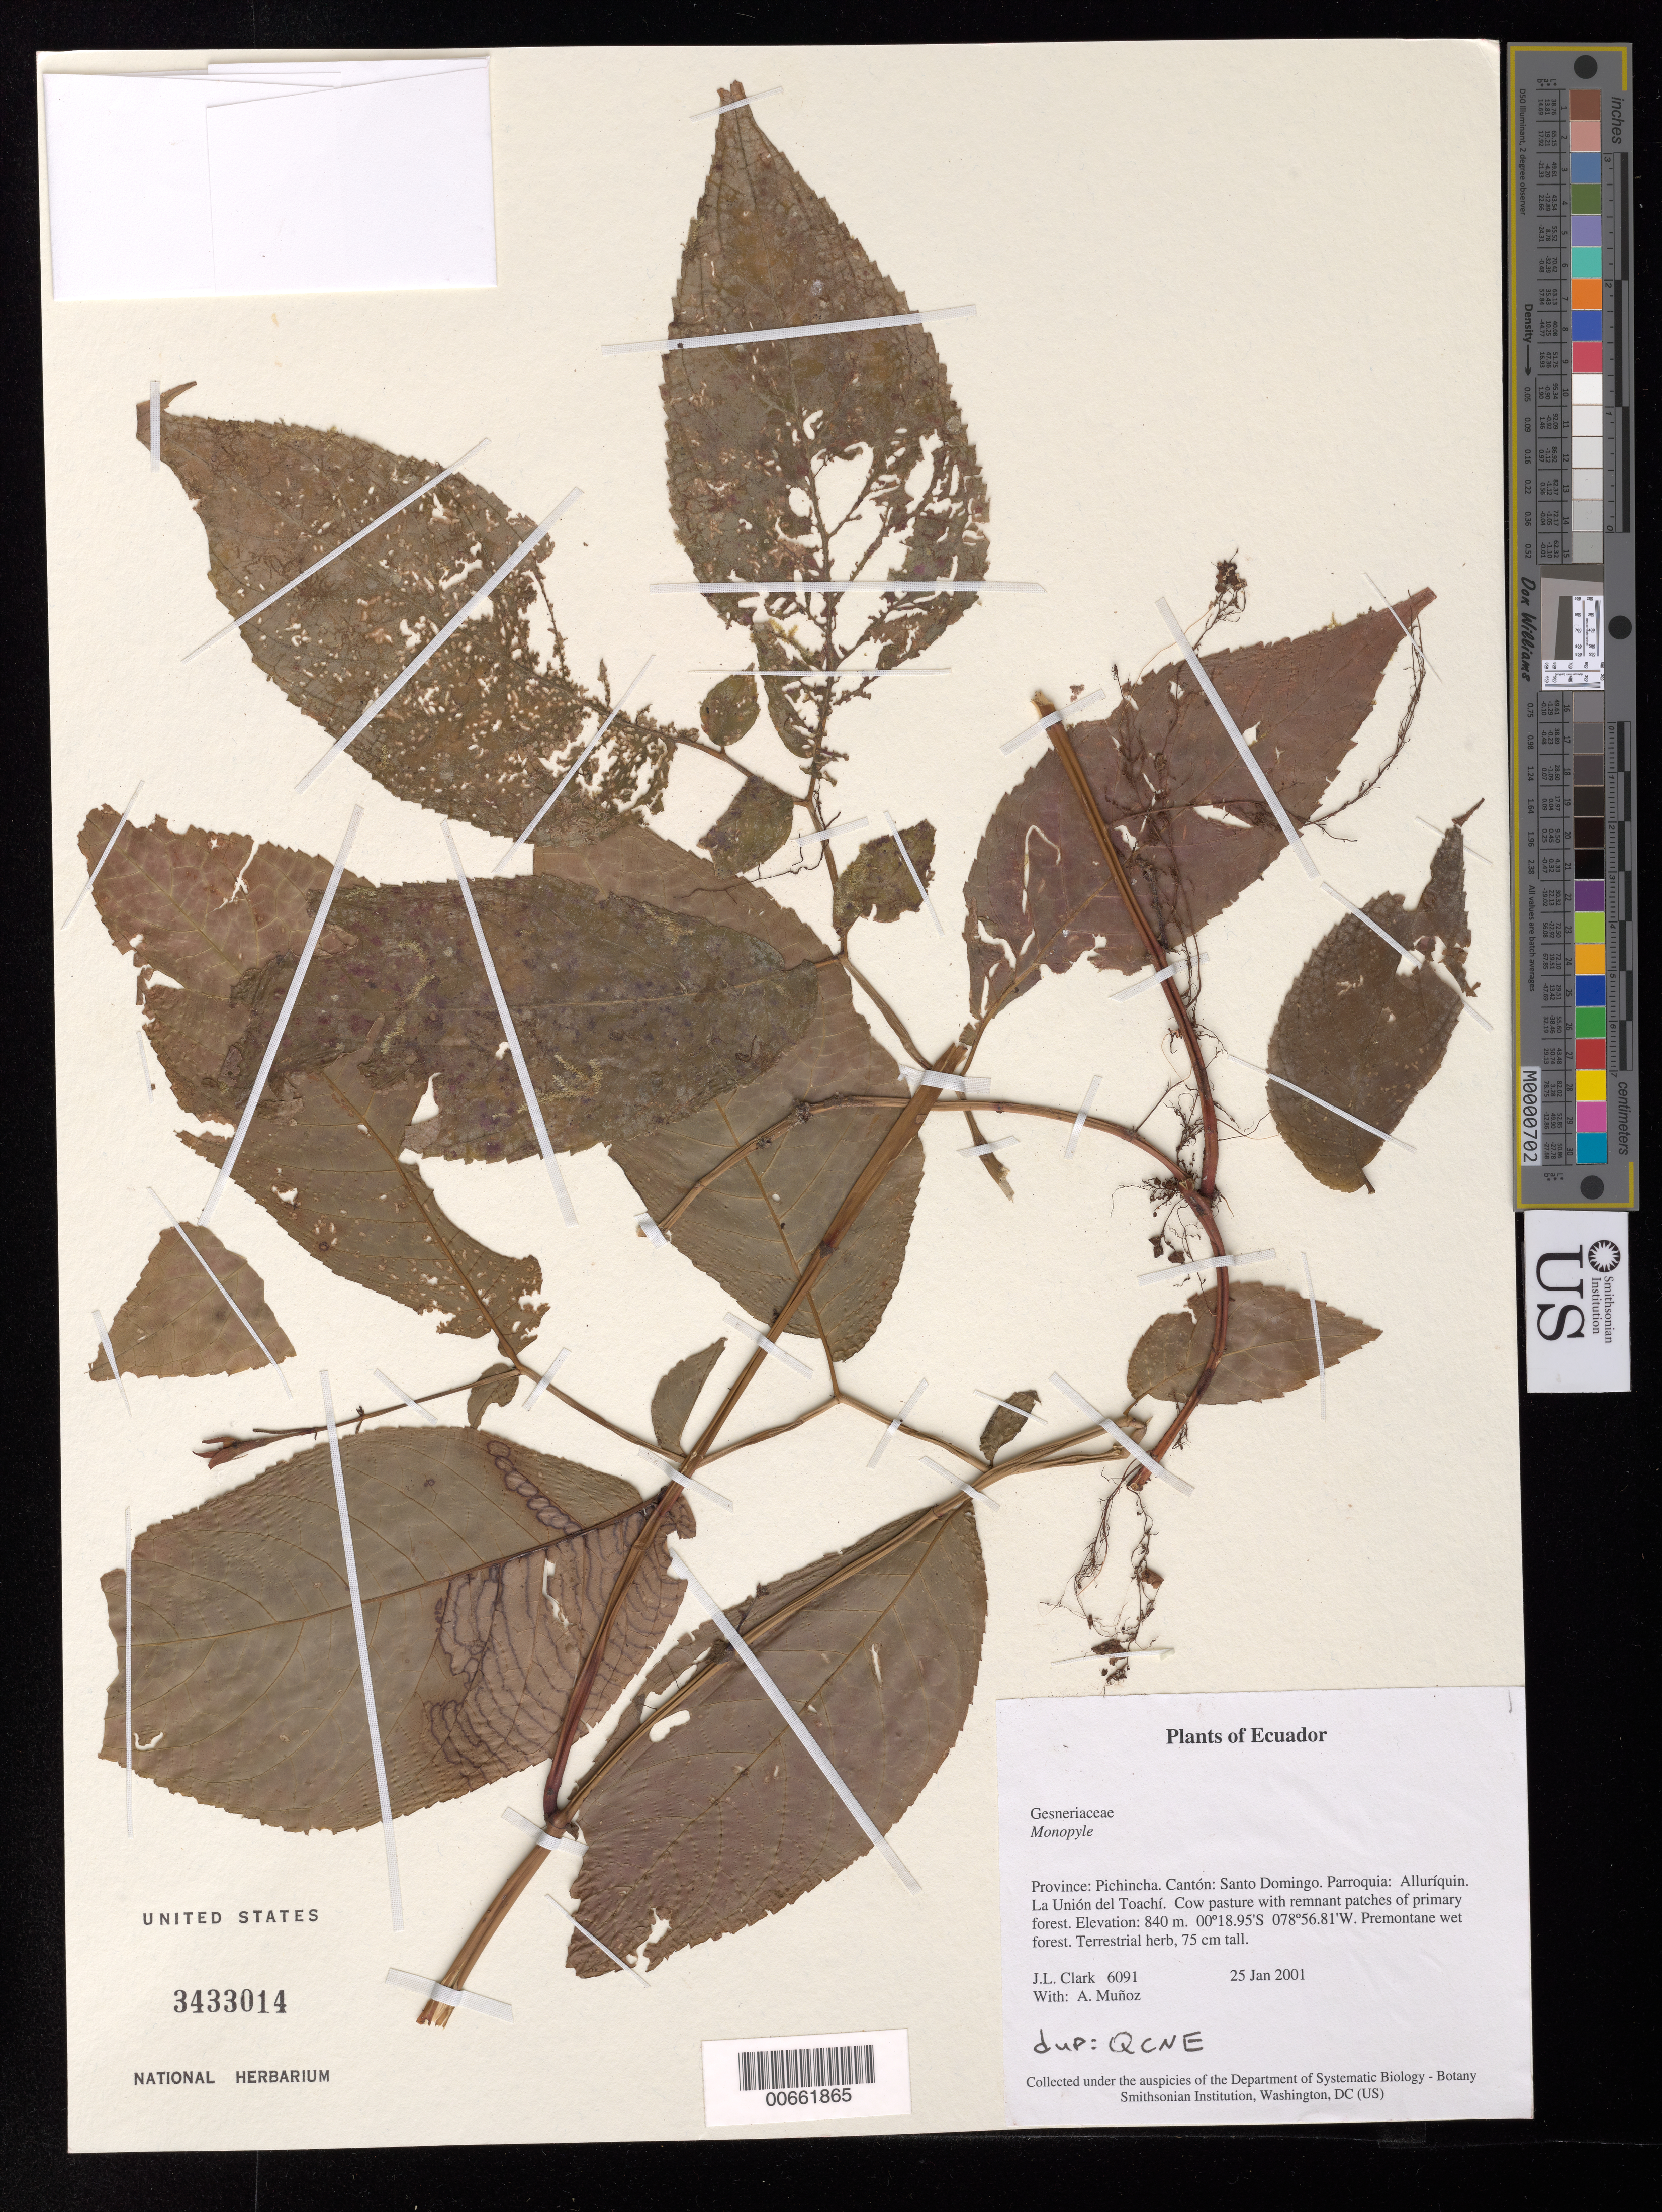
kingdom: Plantae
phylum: Tracheophyta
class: Magnoliopsida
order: Lamiales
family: Gesneriaceae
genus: Monopyle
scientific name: Monopyle sp.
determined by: Skog, Laurence E.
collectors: J. L. Clark & A. Muñoz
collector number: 6091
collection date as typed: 25 Jan 2001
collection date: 2001-01-25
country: Ecuador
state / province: Pichincha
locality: Cantón: Santo Domingo. Parroquia: Alluríquin. La Unión del Toachí.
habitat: Premontane wet forest. Cow pasture with remnant patches of primary forest.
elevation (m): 840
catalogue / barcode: US 3433014